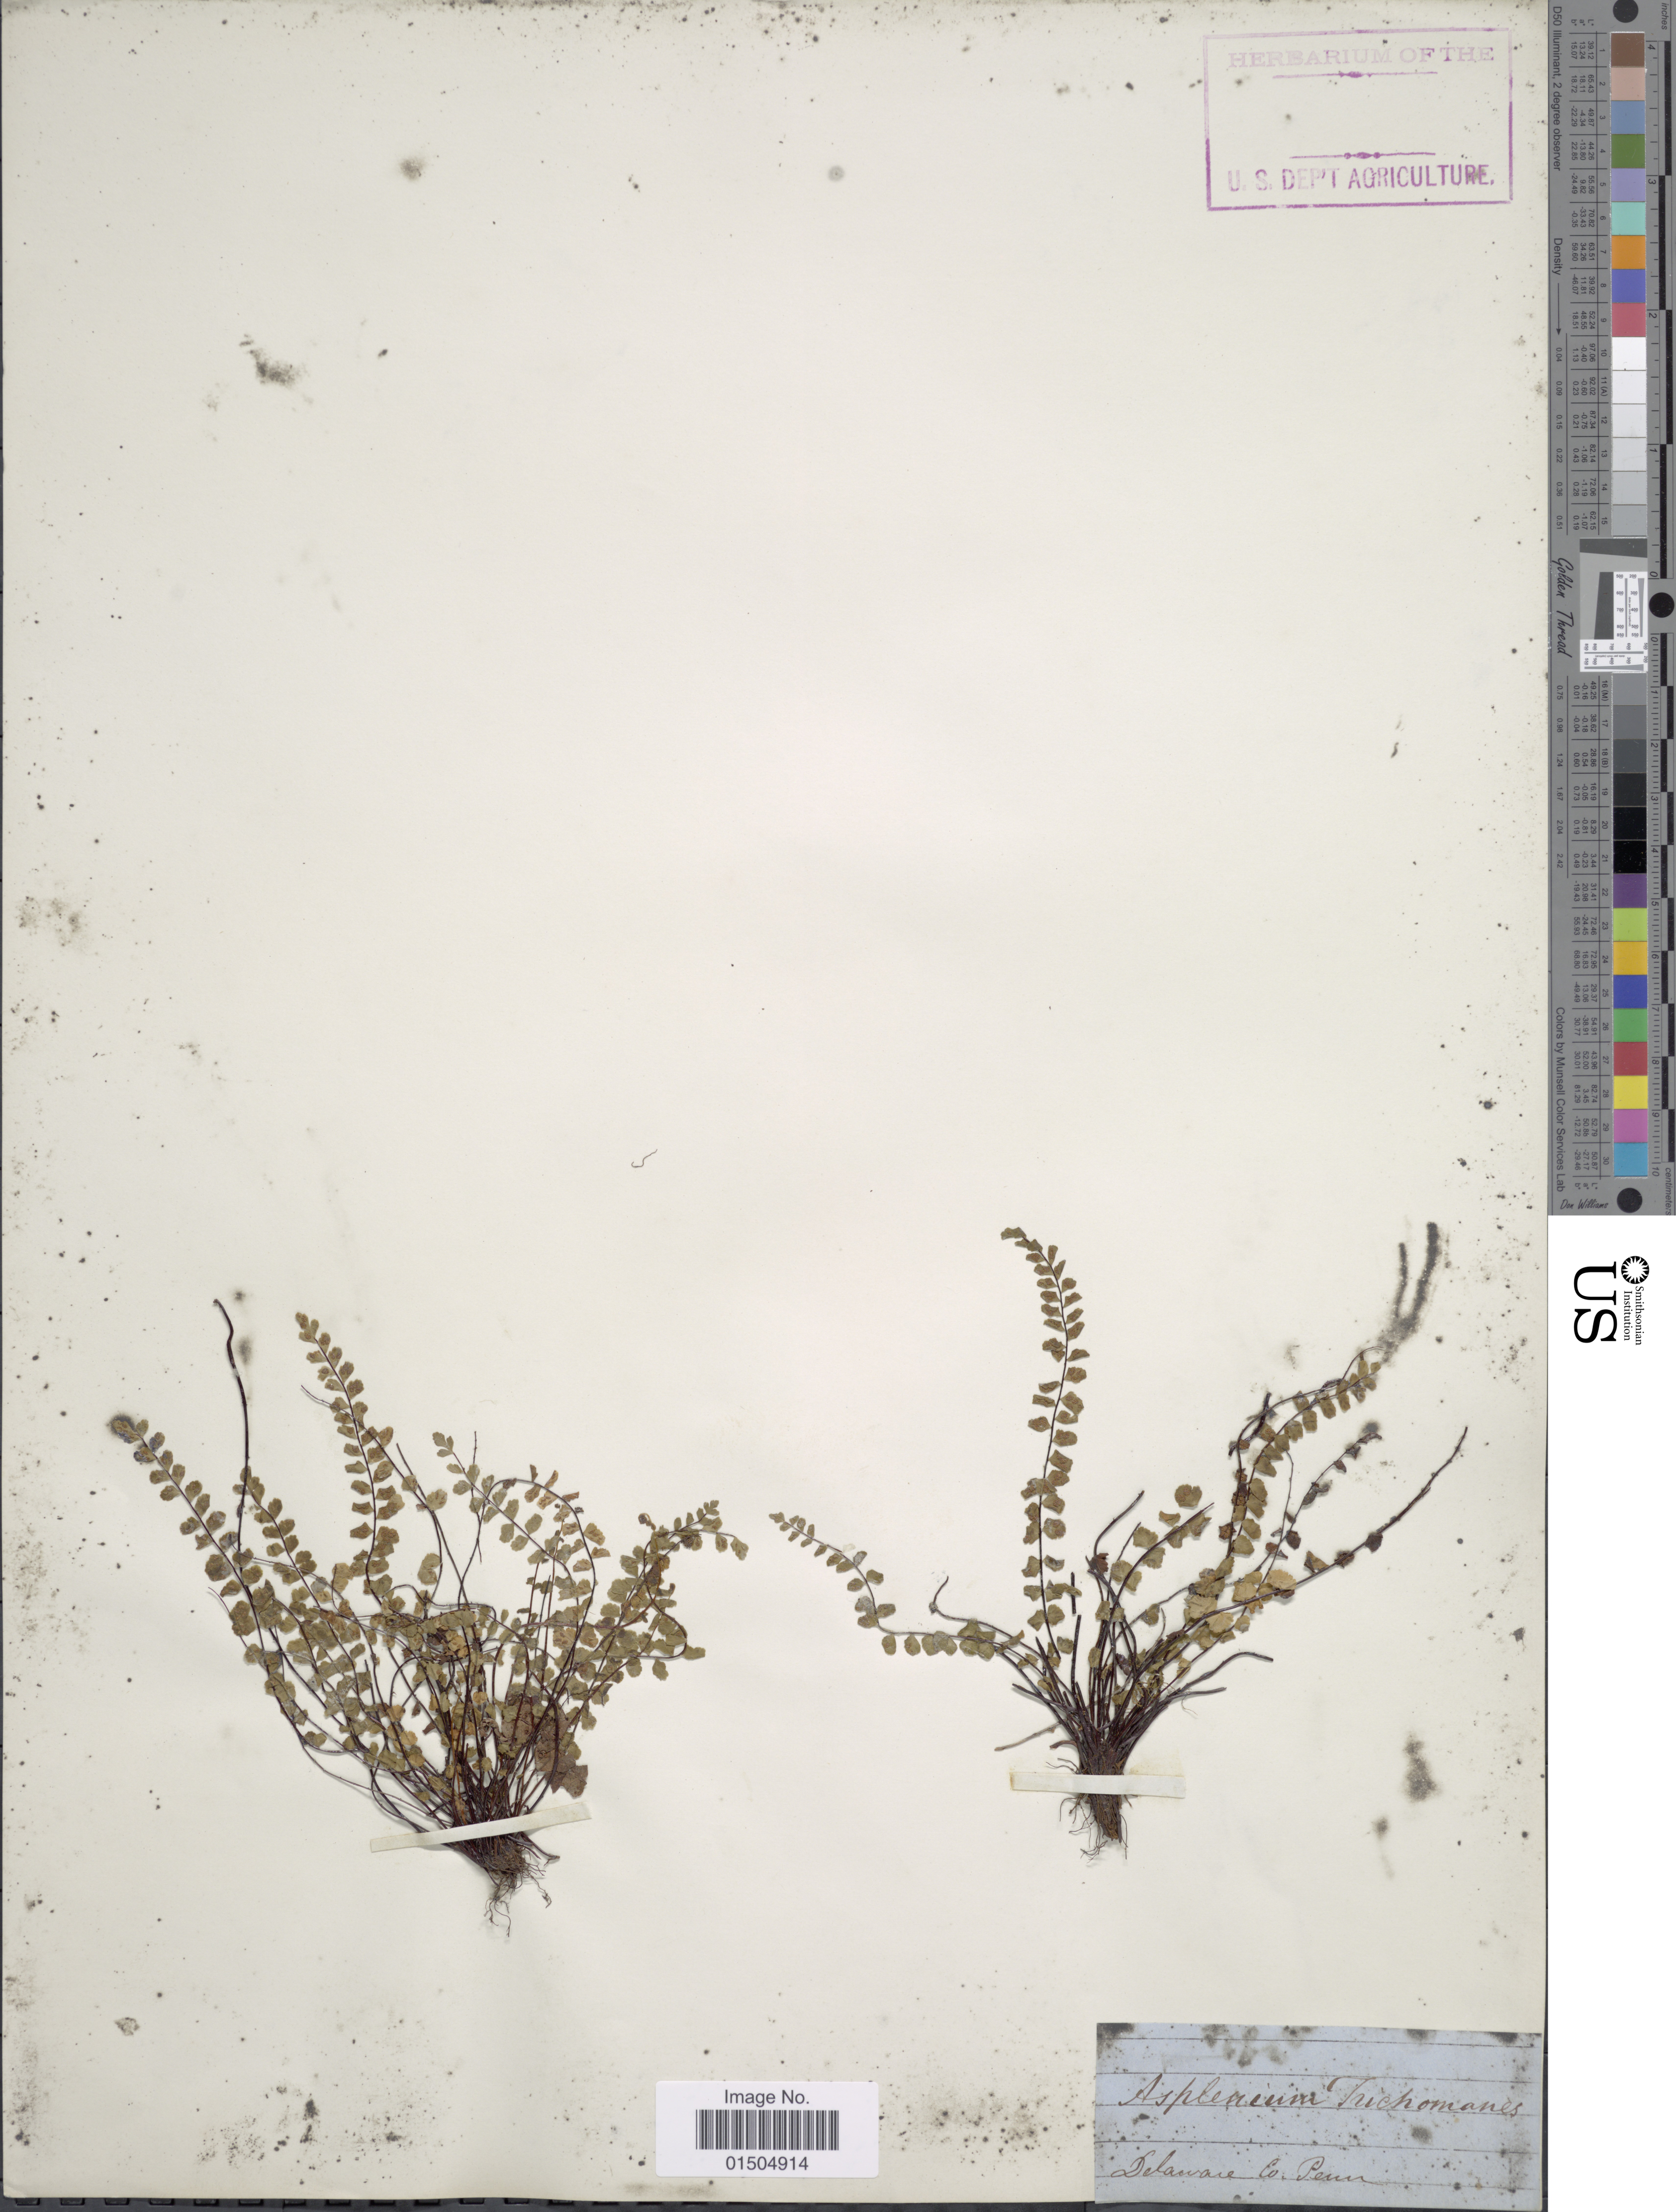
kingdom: Plantae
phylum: Tracheophyta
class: Polypodiopsida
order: Polypodiales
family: Aspleniaceae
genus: Asplenium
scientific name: Asplenium trichomanes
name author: L.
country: United States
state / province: Pennsylvania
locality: Delaware Co. Penn.